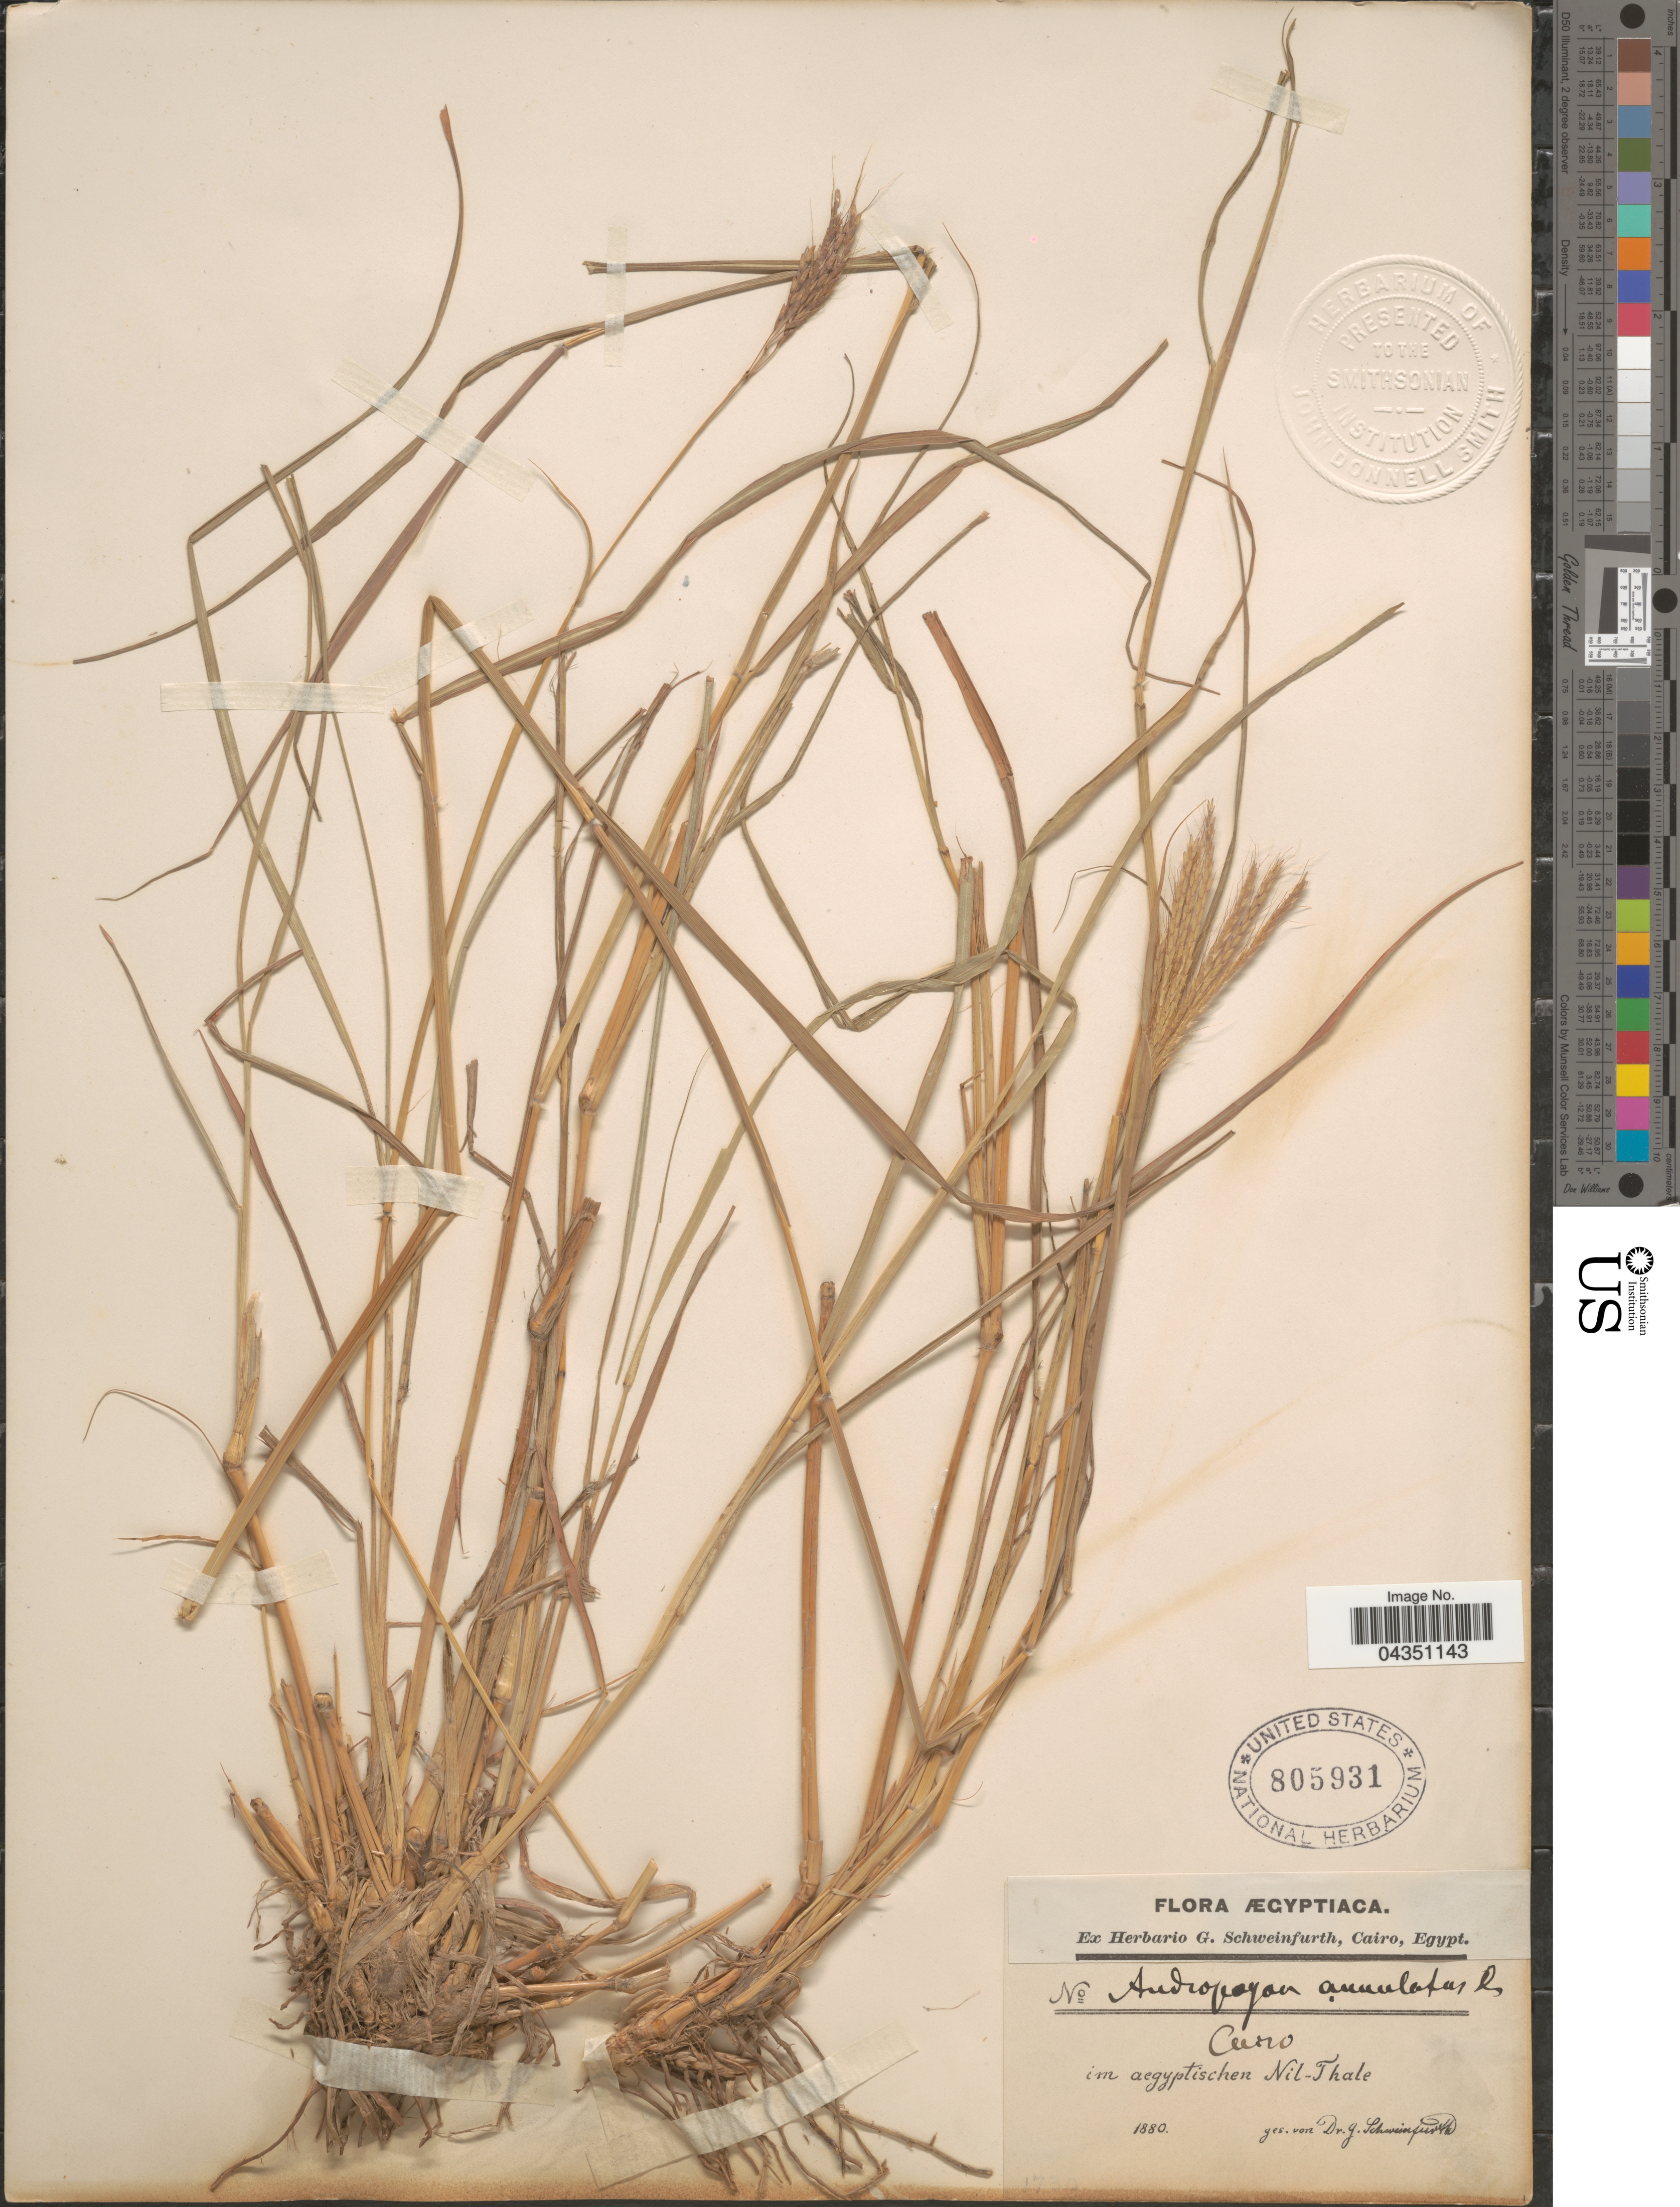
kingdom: Plantae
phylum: Tracheophyta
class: Liliopsida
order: Poales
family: Poaceae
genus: Dichanthium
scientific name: Dichanthium annulatum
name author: (Forssk.) Stapf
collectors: G. A. Schweinfurth (herbarium)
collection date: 1880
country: Egypt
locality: Ægyptiaca. Cairo. Im aegyptischen Nil-Thale.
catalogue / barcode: US 805931